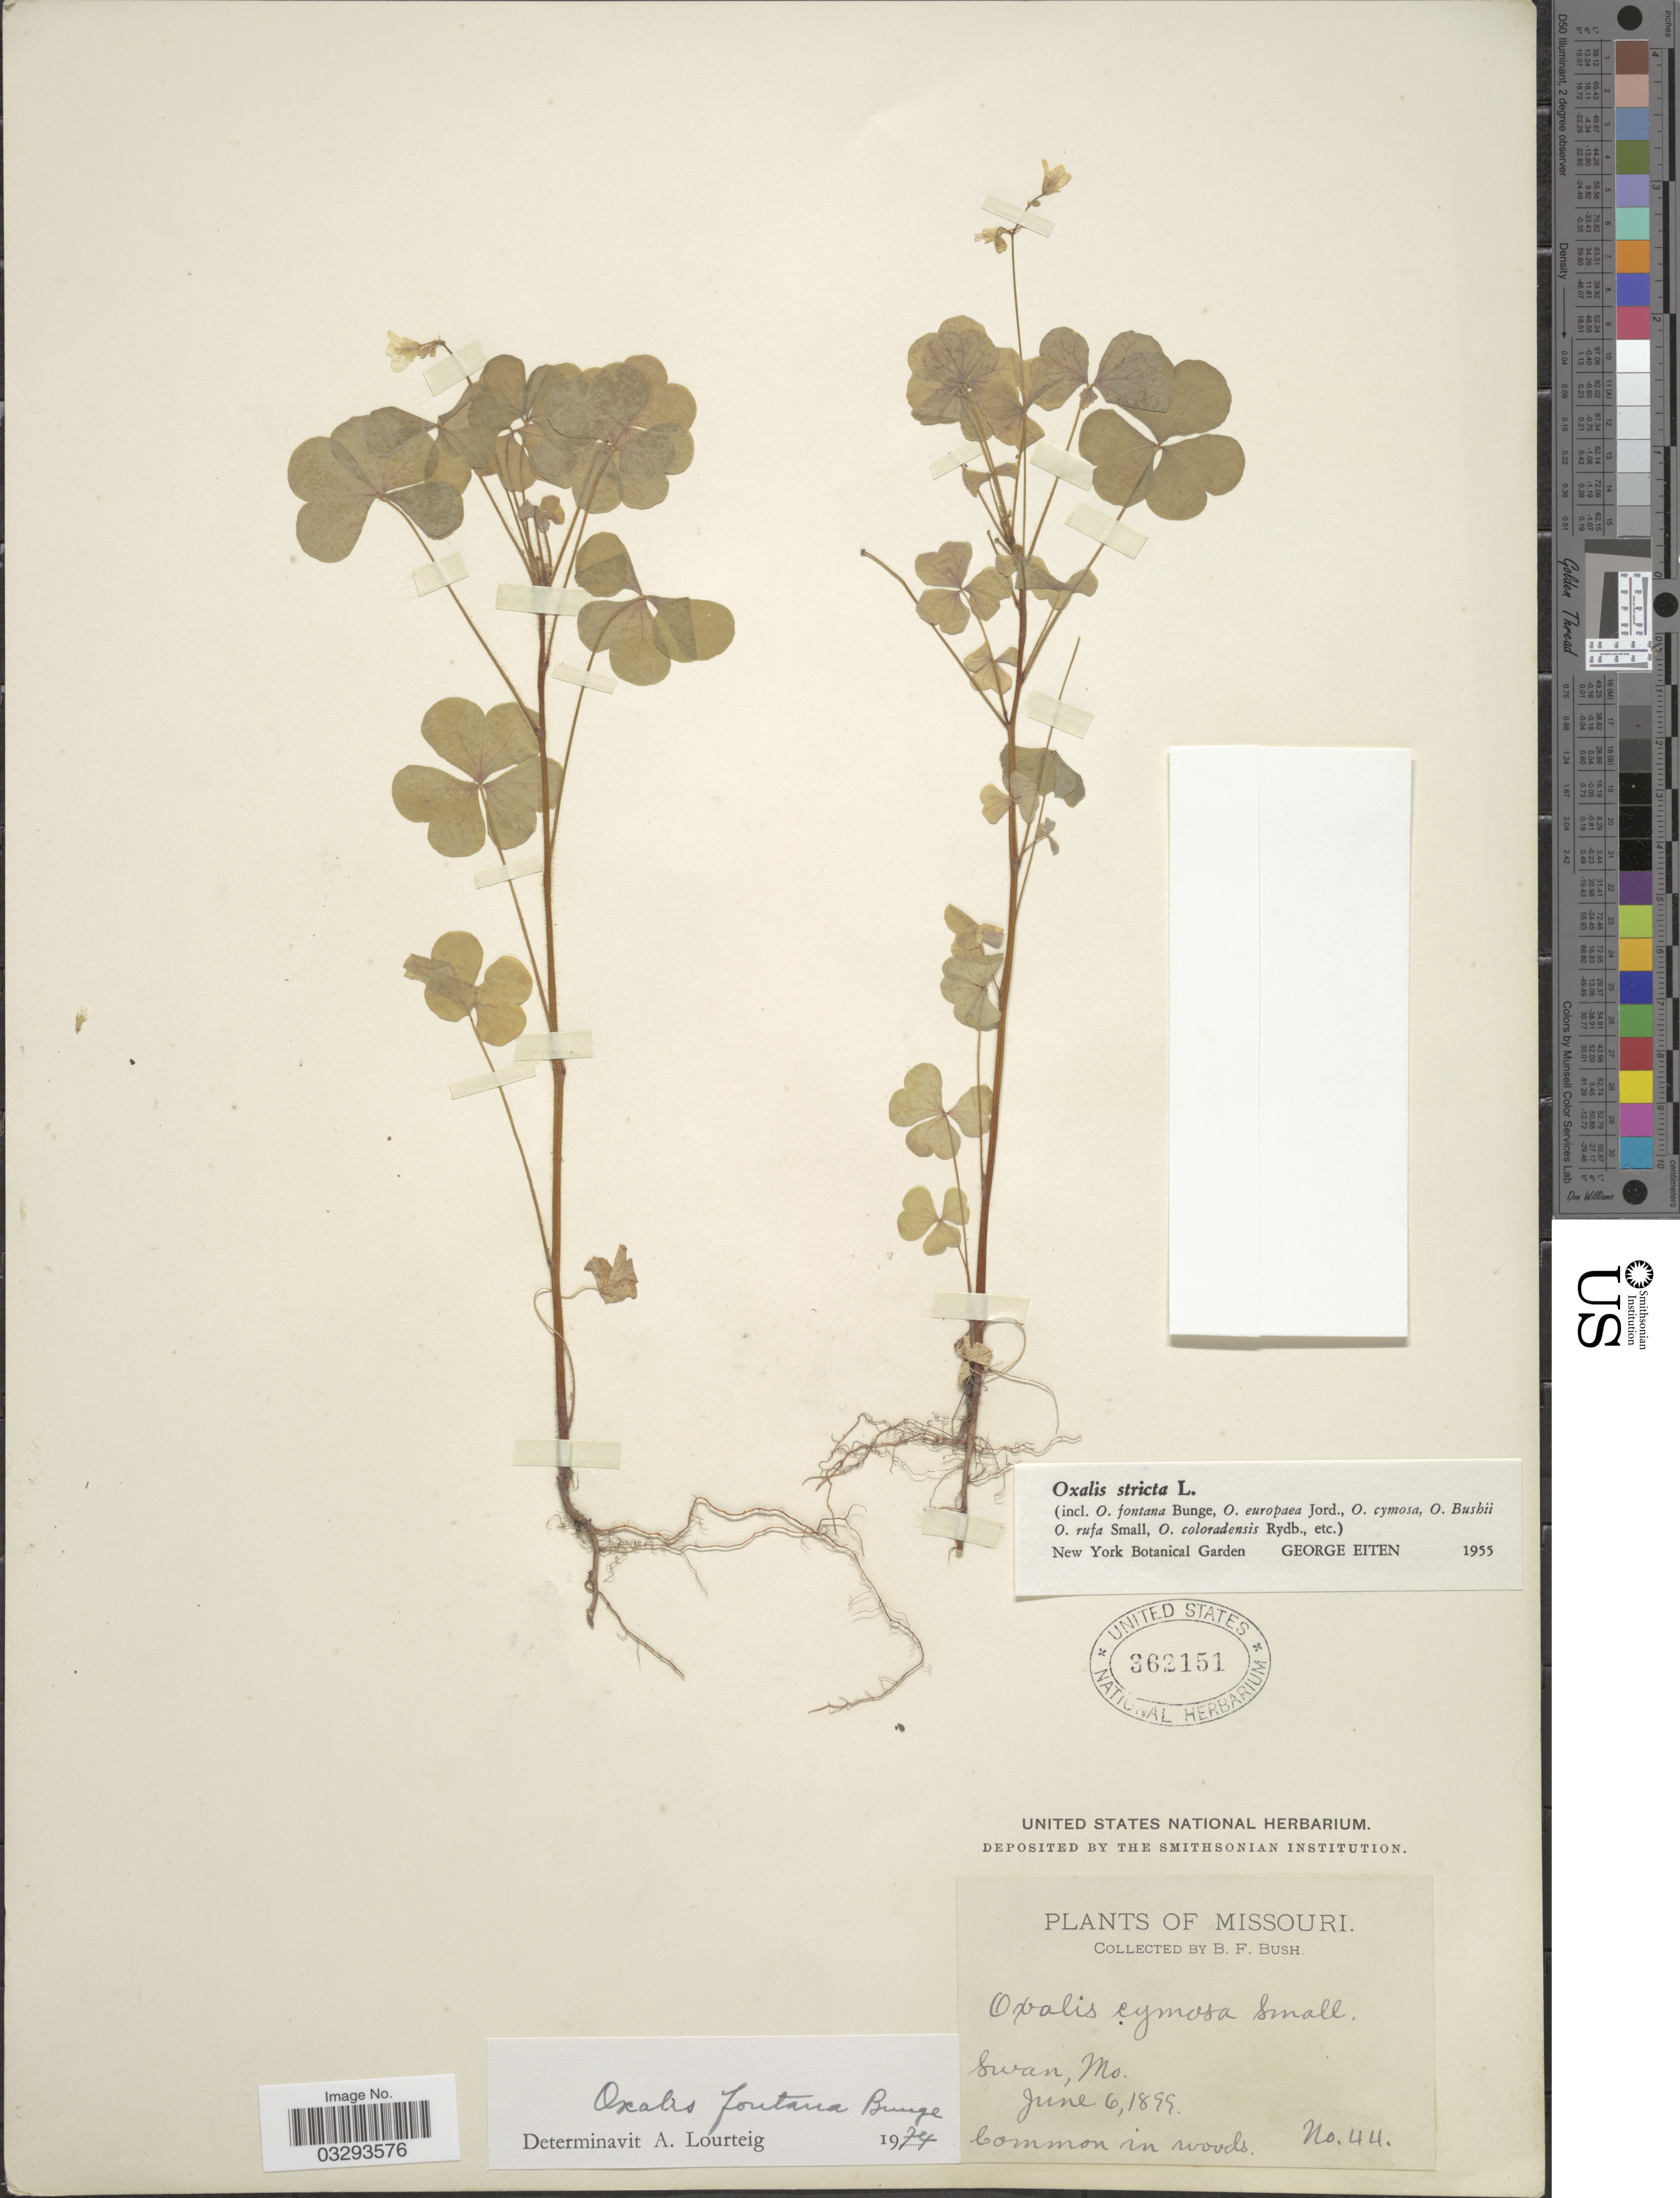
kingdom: Plantae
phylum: Tracheophyta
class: Magnoliopsida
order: Oxalidales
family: Oxalidaceae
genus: Oxalis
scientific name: Oxalis fontana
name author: Bunge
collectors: B. F. Bush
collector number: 44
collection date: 1899-06-06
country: United States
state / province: Missouri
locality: Swan.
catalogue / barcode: US 362151